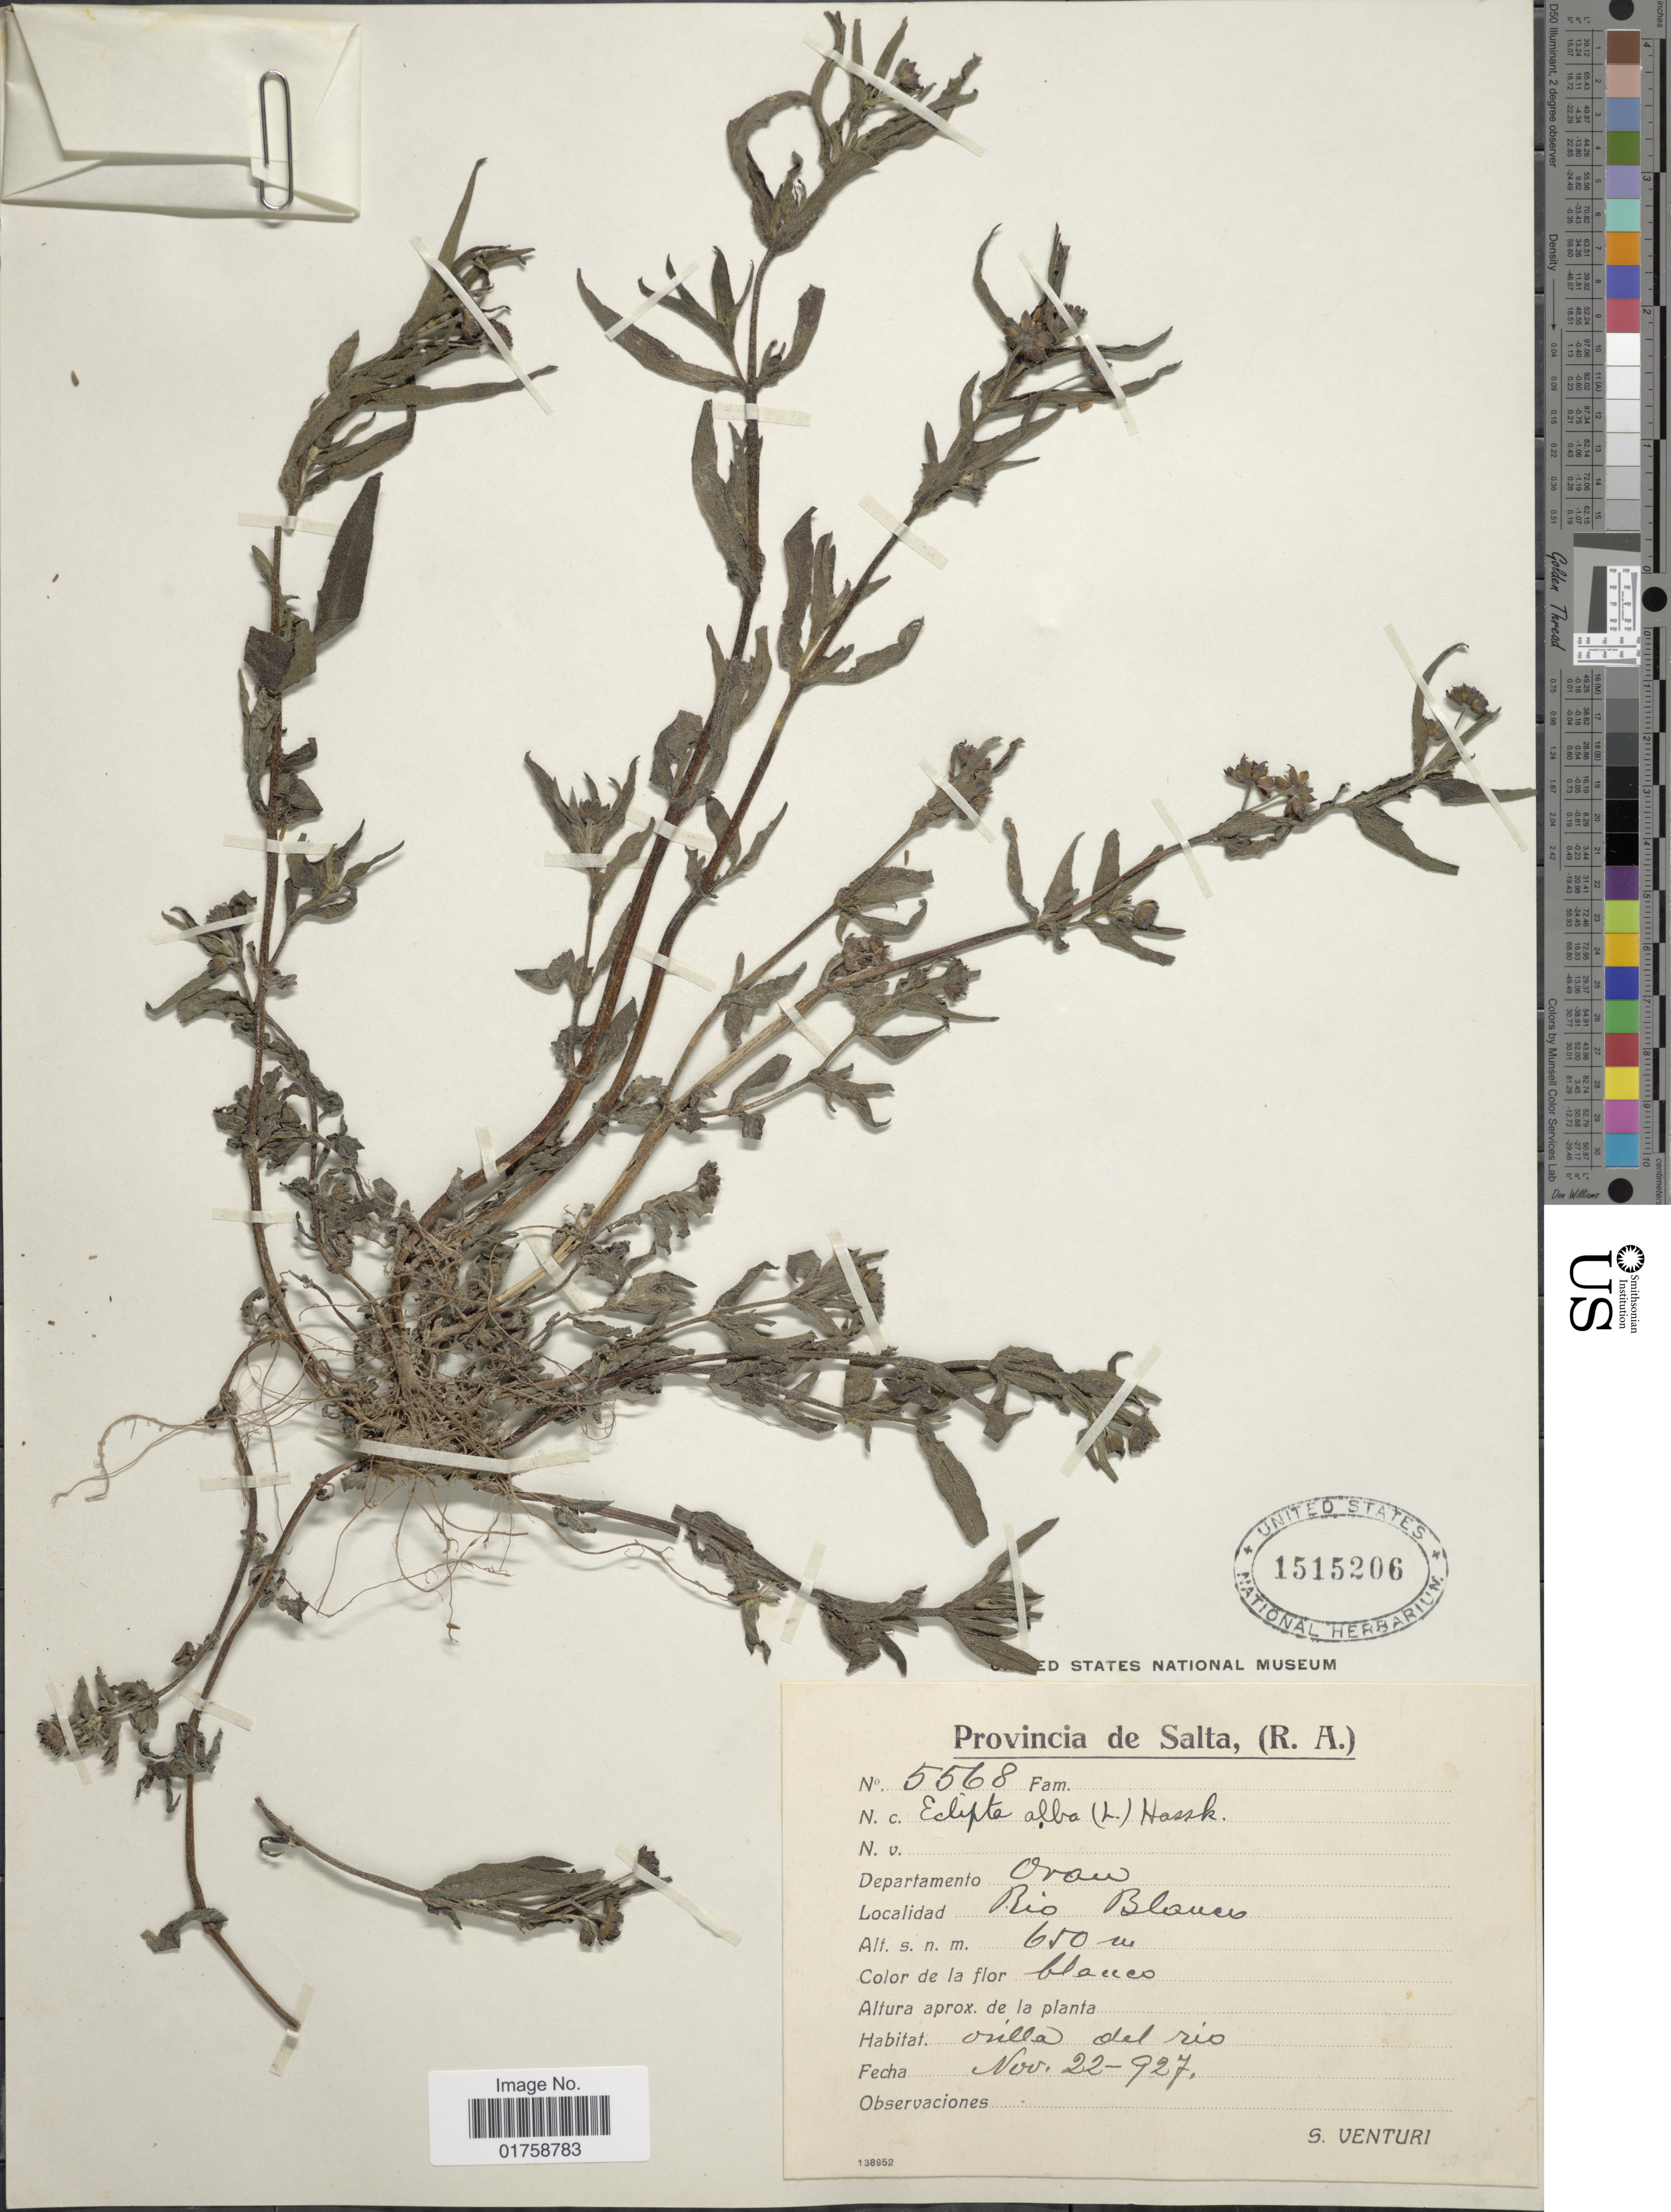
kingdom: Plantae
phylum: Tracheophyta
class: Magnoliopsida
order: Asterales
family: Asteraceae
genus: Eclipta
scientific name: Eclipta alba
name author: (L.) Hassk.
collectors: S. Venturi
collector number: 5568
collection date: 1927-11-22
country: Argentina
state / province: Salta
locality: Provinca de Salta (R. A. ) Departamento Oran. Rio Blanero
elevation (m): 650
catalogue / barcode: US 1515206